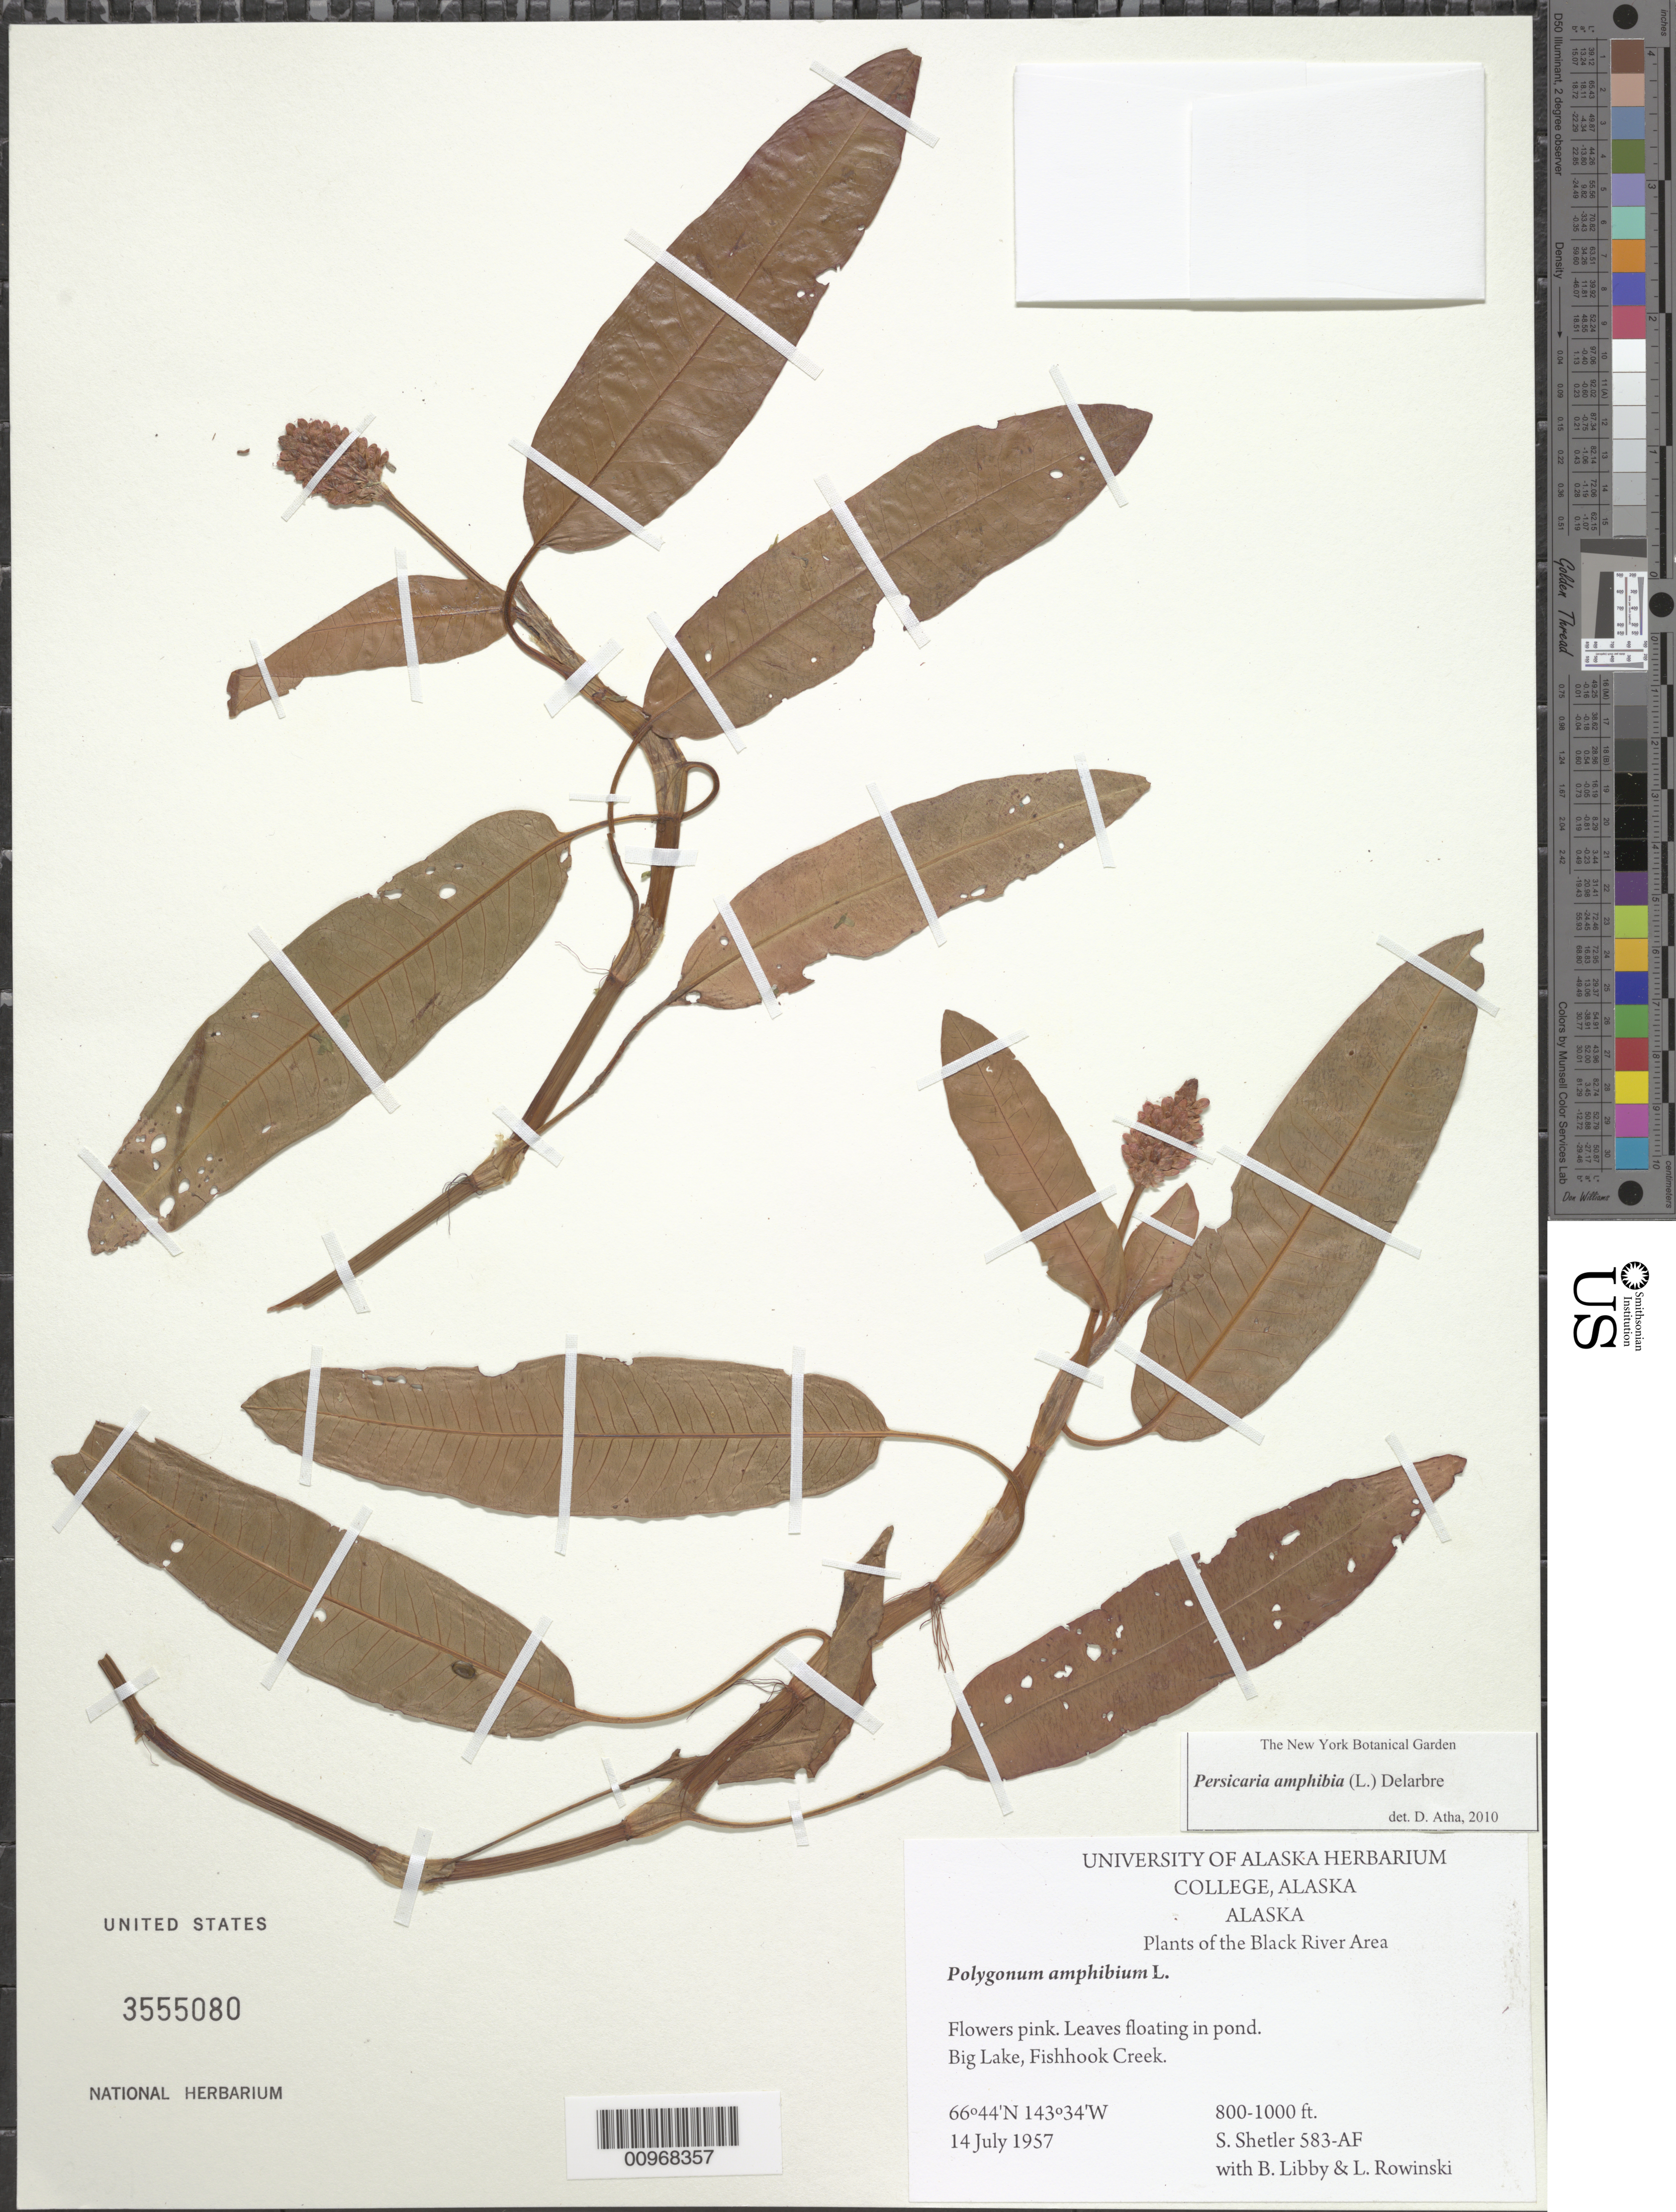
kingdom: Plantae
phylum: Tracheophyta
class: Magnoliopsida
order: Caryophyllales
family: Polygonaceae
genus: Persicaria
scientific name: Persicaria amphibia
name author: (L.) Delarbre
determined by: Atha, D. E.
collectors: S. Shetler, B. Libby & L. Rowinski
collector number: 583-AF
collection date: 1957-07-14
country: United States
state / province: Alaska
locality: The Black River Area. Big Lake, Fishhook Creek.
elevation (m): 244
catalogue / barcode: US 3555080